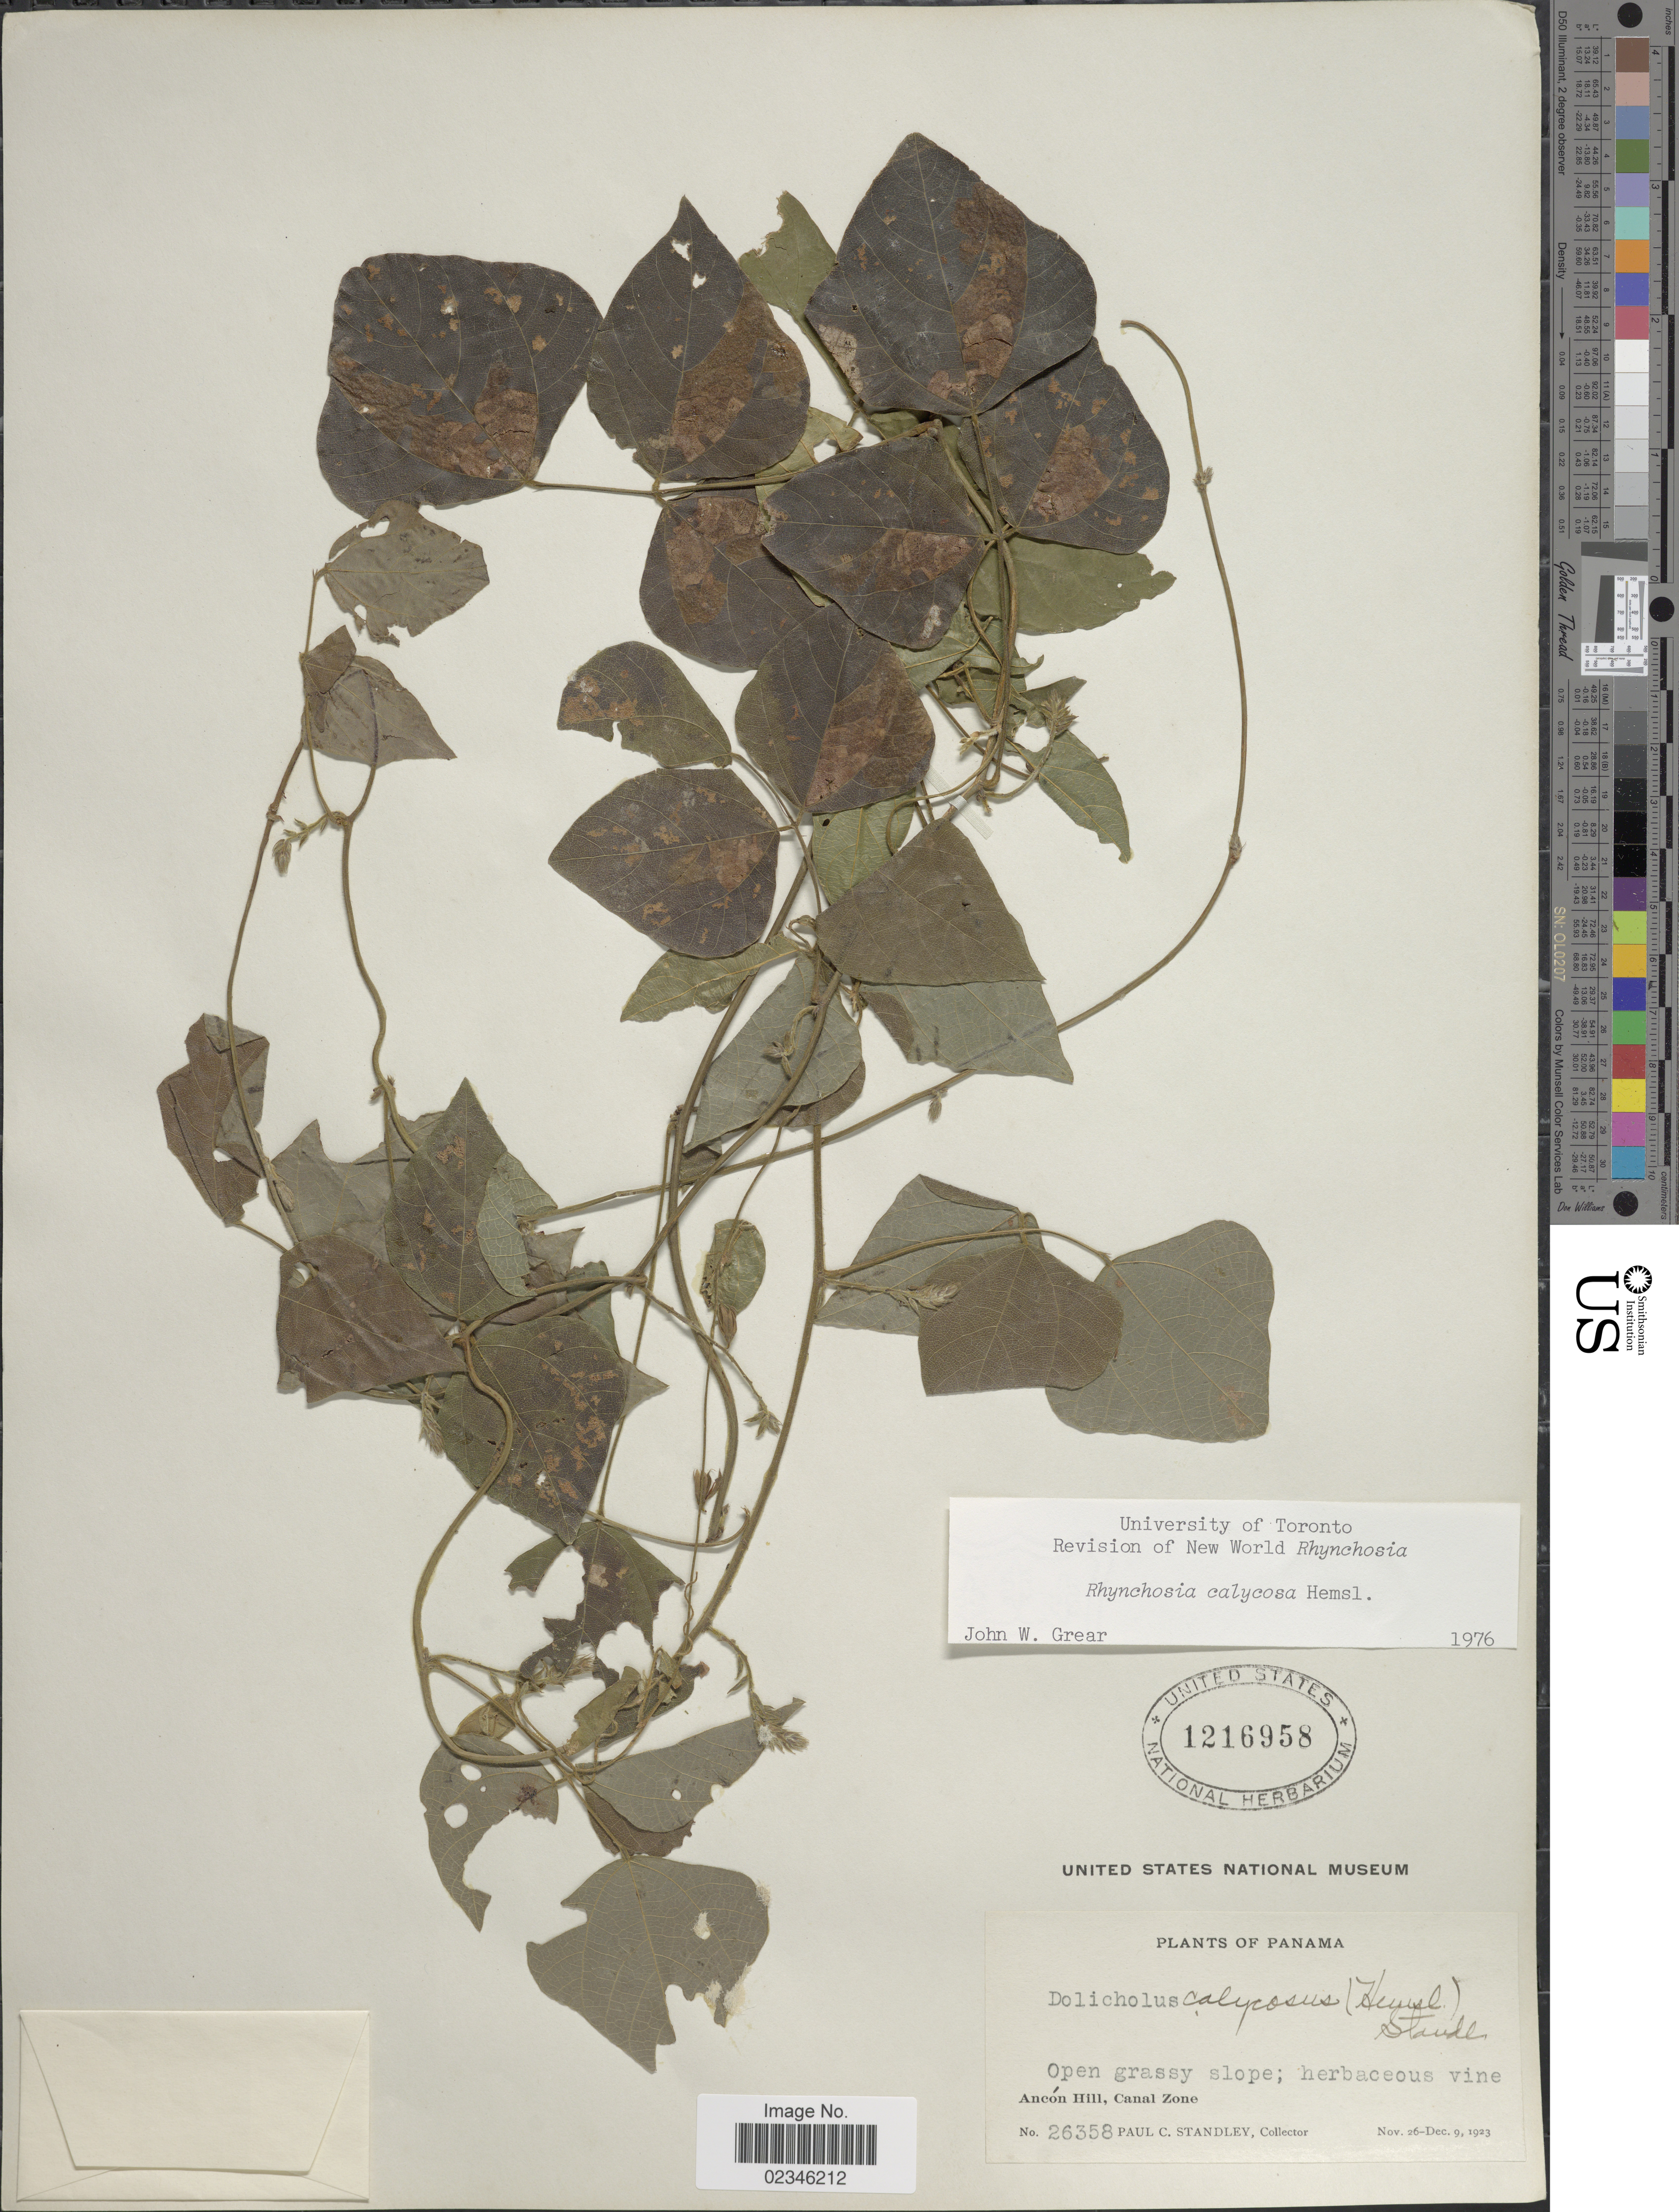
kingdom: Plantae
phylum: Tracheophyta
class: Magnoliopsida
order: Fabales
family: Fabaceae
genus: Rhynchosia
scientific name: Rhynchosia calycosa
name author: Hemsl.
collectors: P. C. Standley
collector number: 26358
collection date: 1923-11-26/1923-12-09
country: Panama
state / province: Colón / Panamá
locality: Ancon Hill, Canal Zone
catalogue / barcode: US 1216958